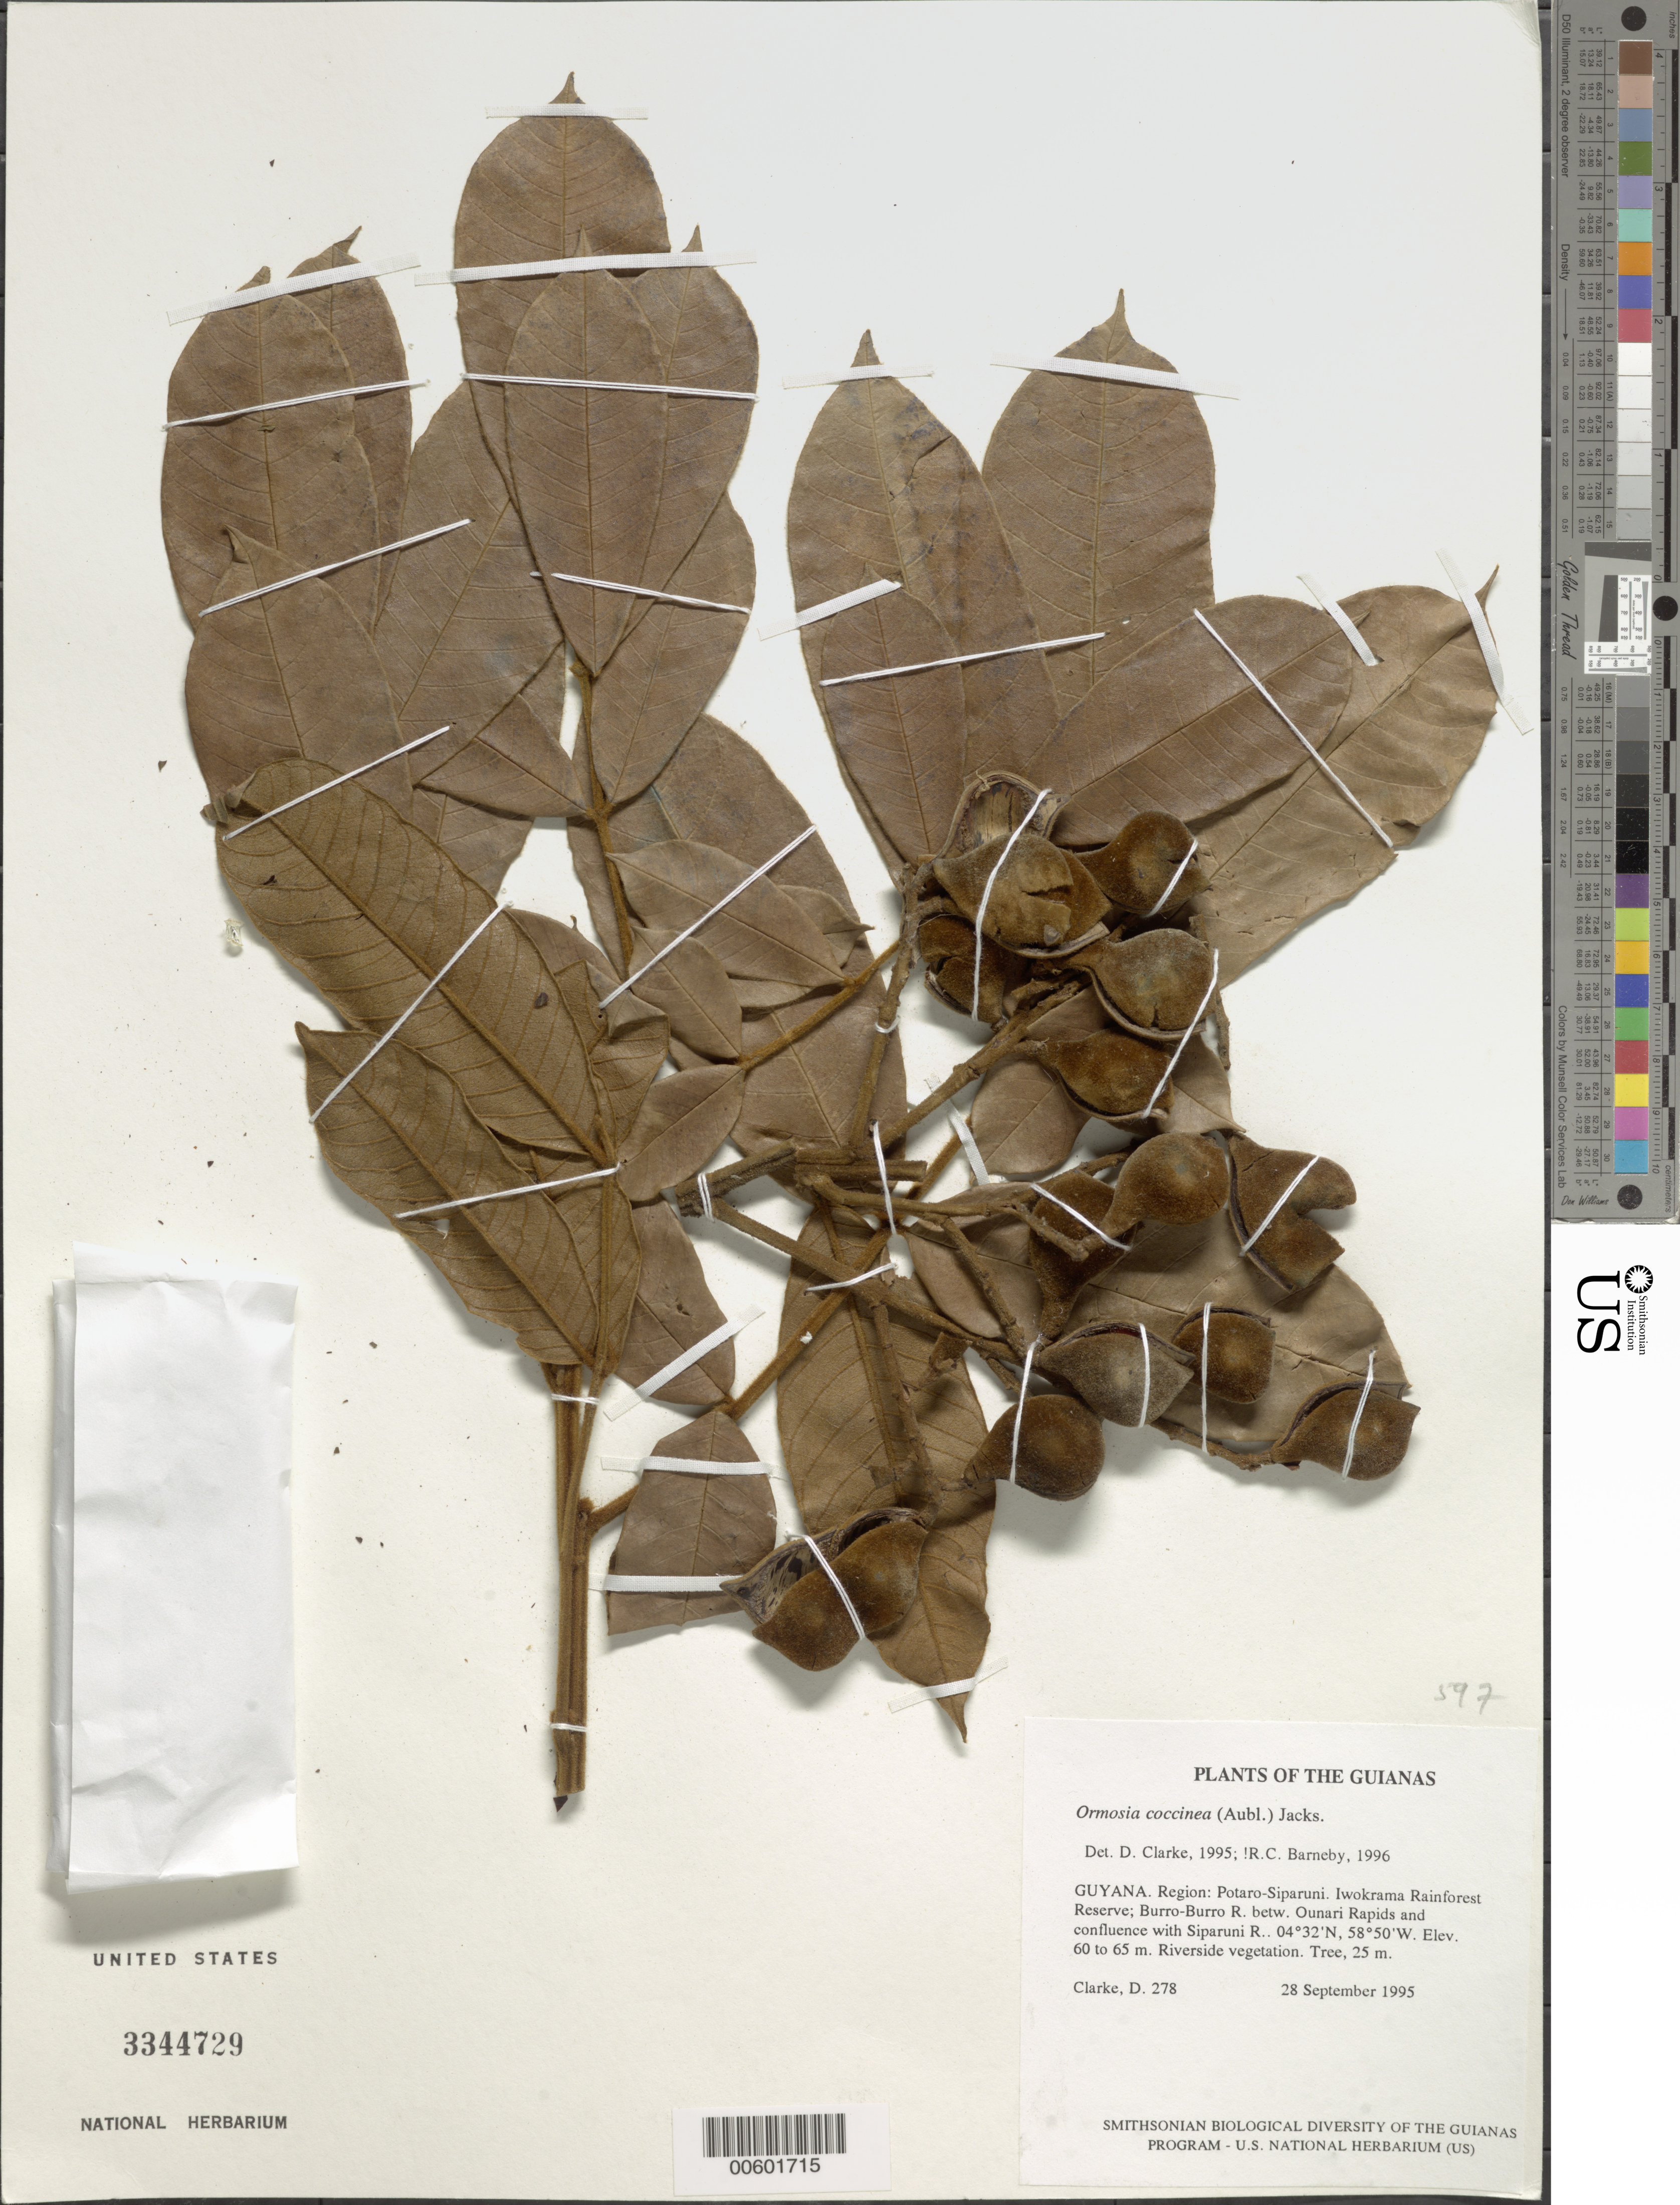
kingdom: Plantae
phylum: Tracheophyta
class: Magnoliopsida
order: Fabales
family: Fabaceae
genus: Ormosia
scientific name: Ormosia coccinea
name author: (Aubl.) Jacks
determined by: Barneby, Rupert C., (NY)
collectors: H. D. Clarke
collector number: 278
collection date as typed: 28 September 1995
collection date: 1995-09-28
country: Guyana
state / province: Potaro-Siparuni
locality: Iwokrama Rainforest Reserve; Burro-Burro R. betw. Dunari Rapids and confluence with Siparuni R.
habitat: Riverside vegetation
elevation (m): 60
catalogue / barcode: US 3344729